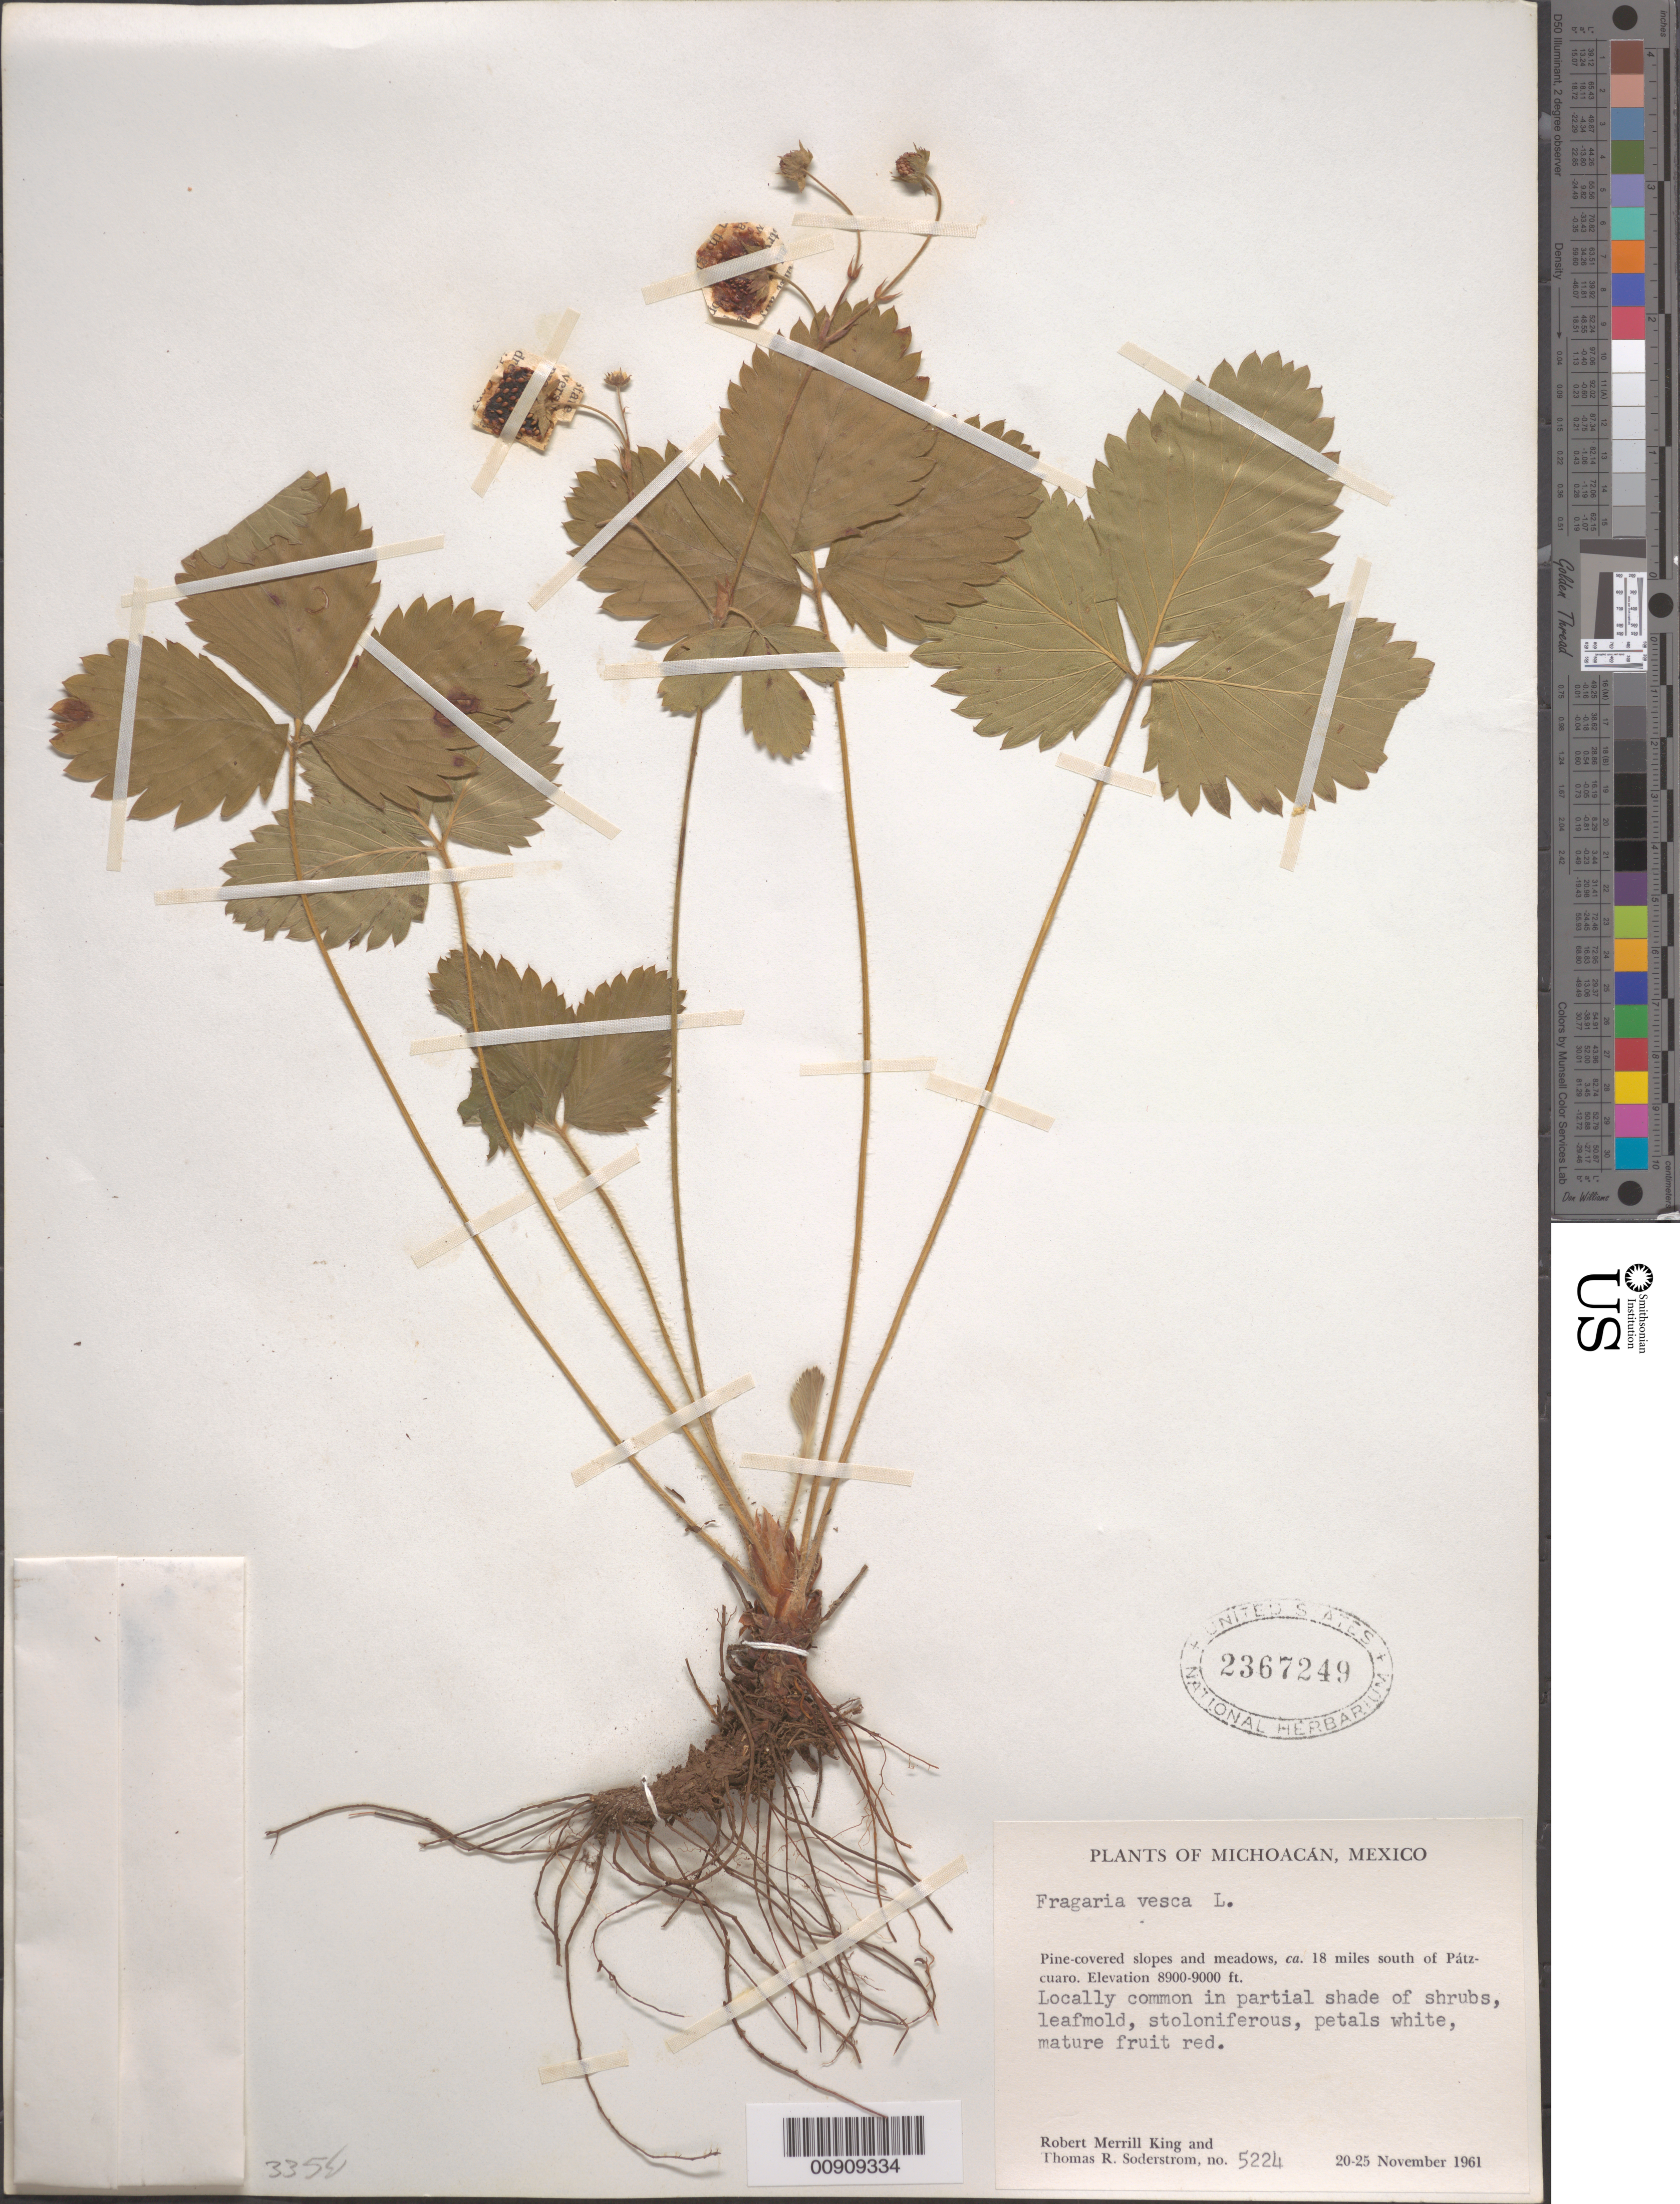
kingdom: Plantae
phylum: Tracheophyta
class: Magnoliopsida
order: Rosales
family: Rosaceae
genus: Fragaria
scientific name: Fragaria vesca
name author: L.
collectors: R. M. King & T. R. Soderstrom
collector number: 5224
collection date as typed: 20 Nov 1961 to 25 Nov 1961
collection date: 1961-11-20/1961-11-25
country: Mexico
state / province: Michoacán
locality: Ca. 18 miles south of Pátzcuaro.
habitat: Locally common in partial shade of shrubs, leafmold. Pine-covered slopes and meadows.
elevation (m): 2713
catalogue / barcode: US 2367249